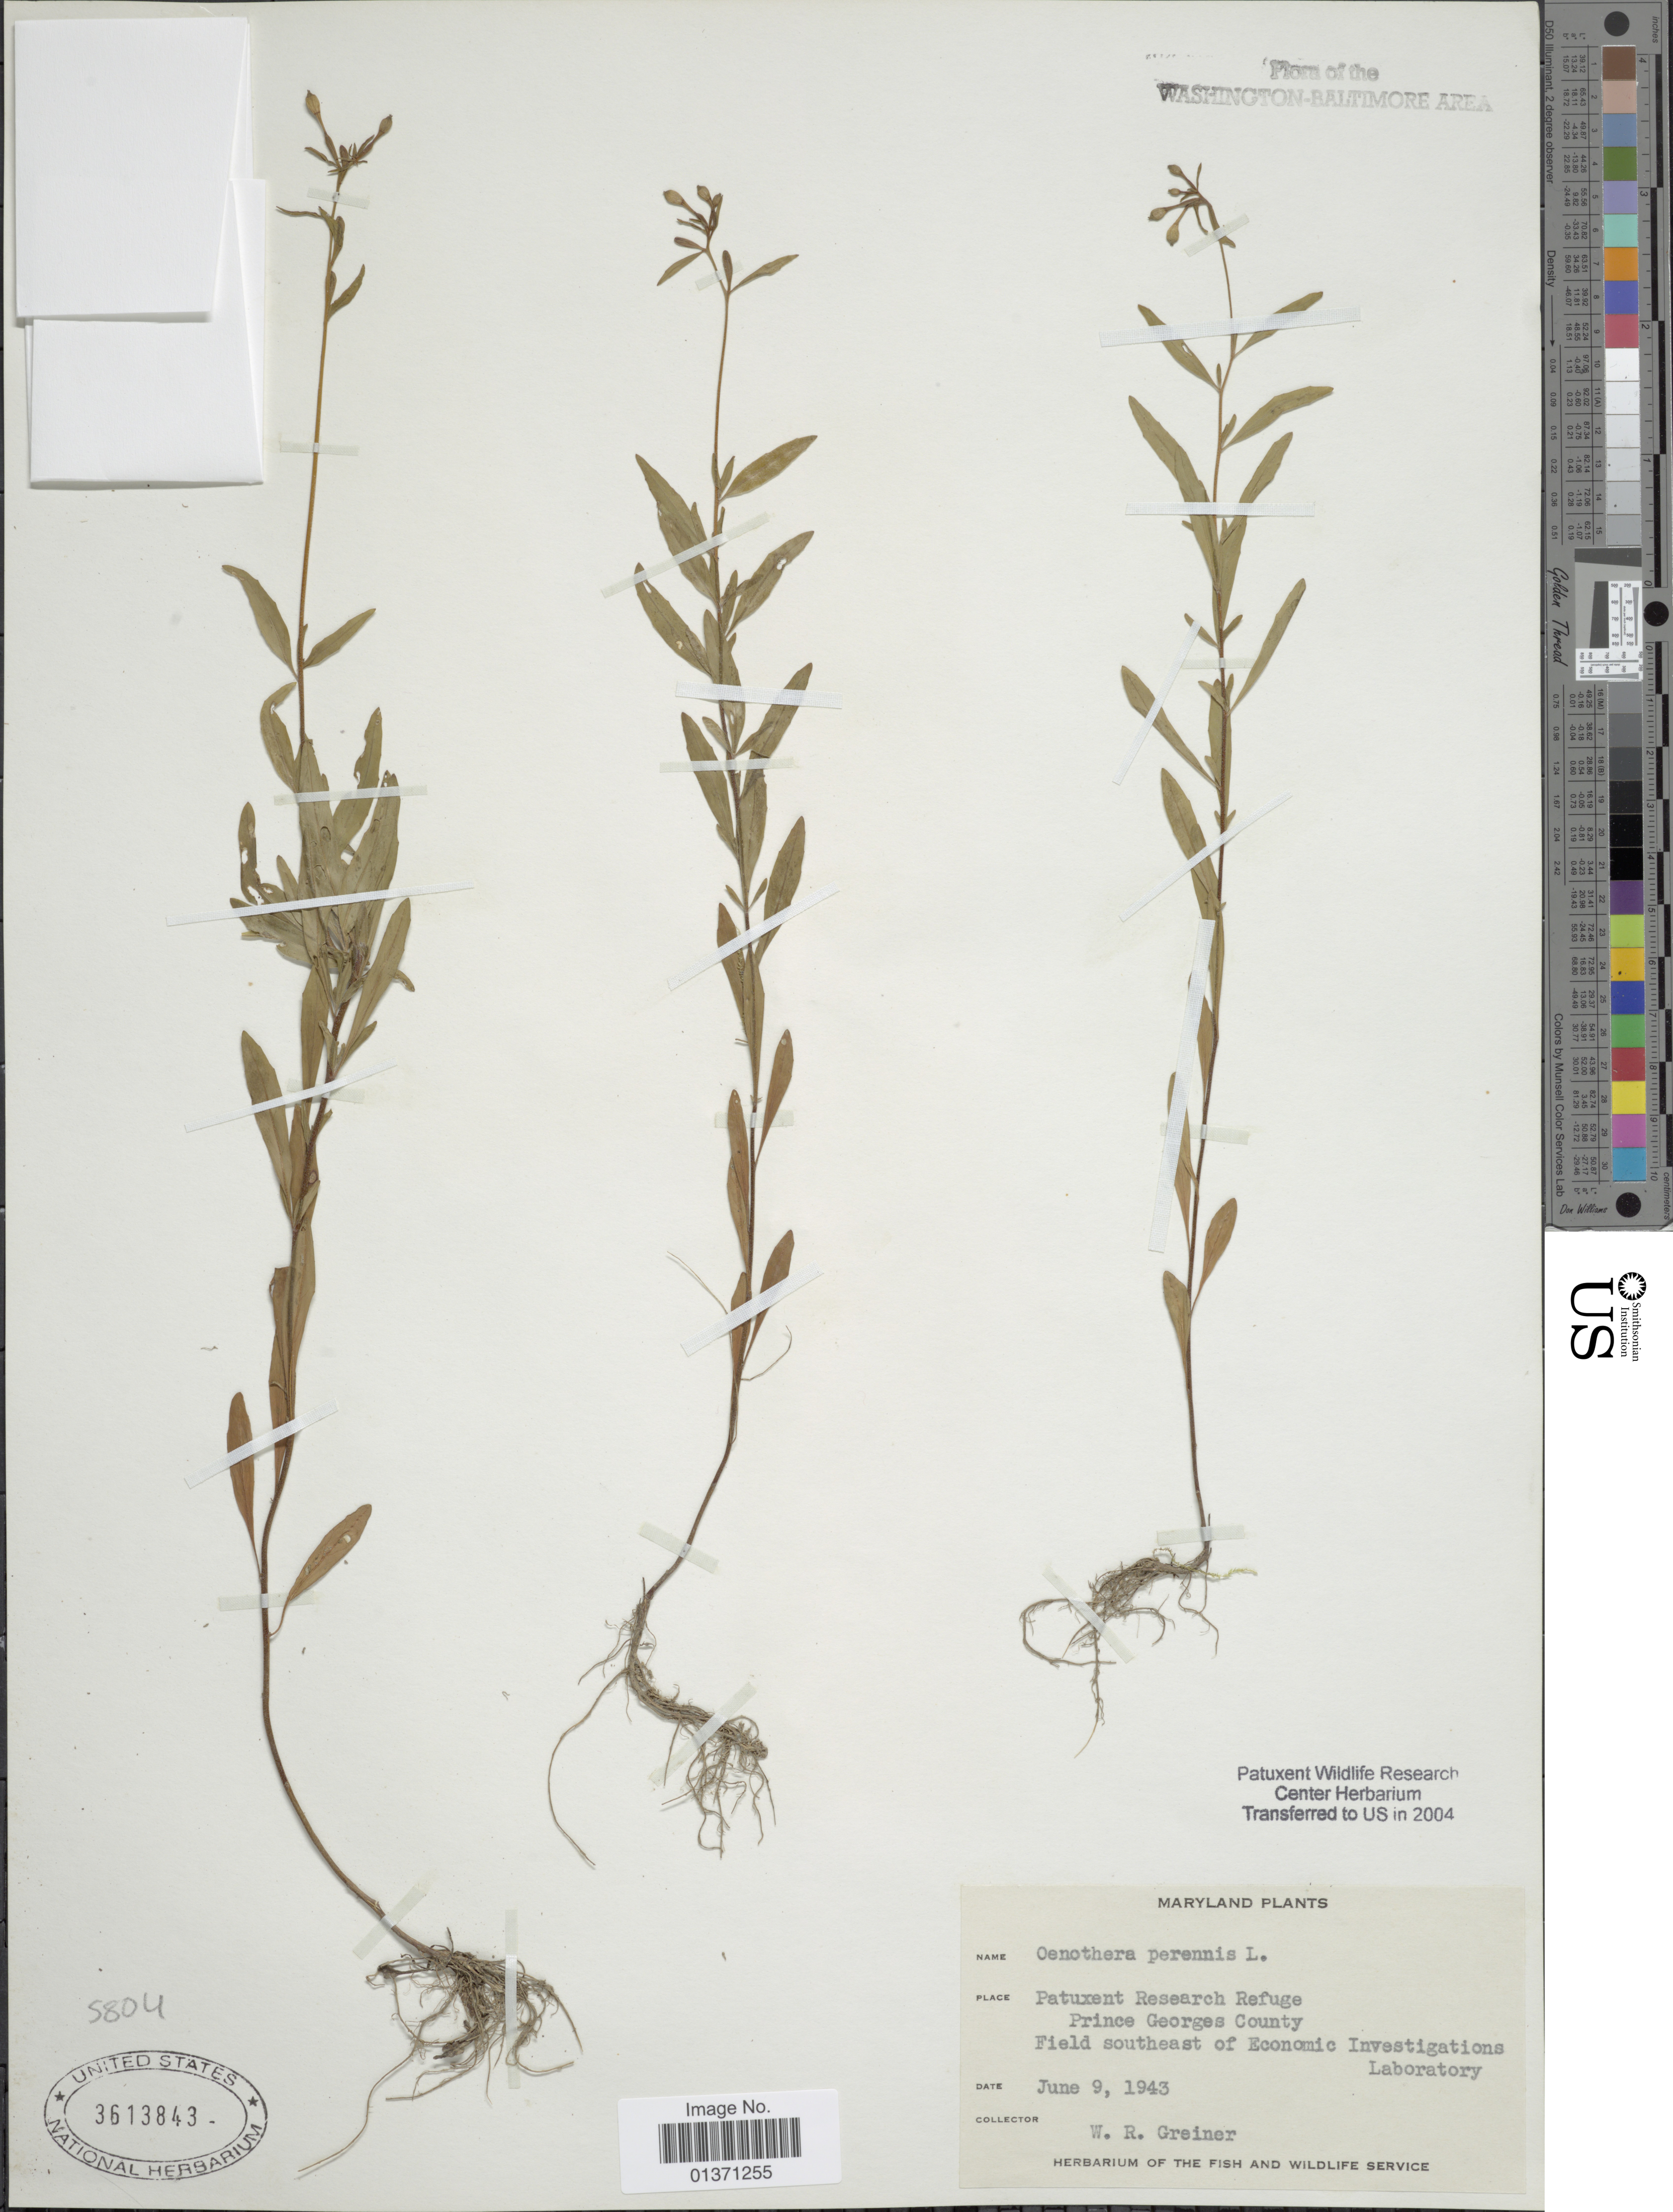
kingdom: Plantae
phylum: Tracheophyta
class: Magnoliopsida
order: Myrtales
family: Onagraceae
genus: Oenothera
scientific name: Oenothera perennis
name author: L.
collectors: W. Greiner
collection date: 1943-06-09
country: United States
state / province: Maryland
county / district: Prince George's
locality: Patuxent Research Refuge, Prince Georges County, Field southeast of Economic Investigations Laboratory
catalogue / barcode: US 3613843